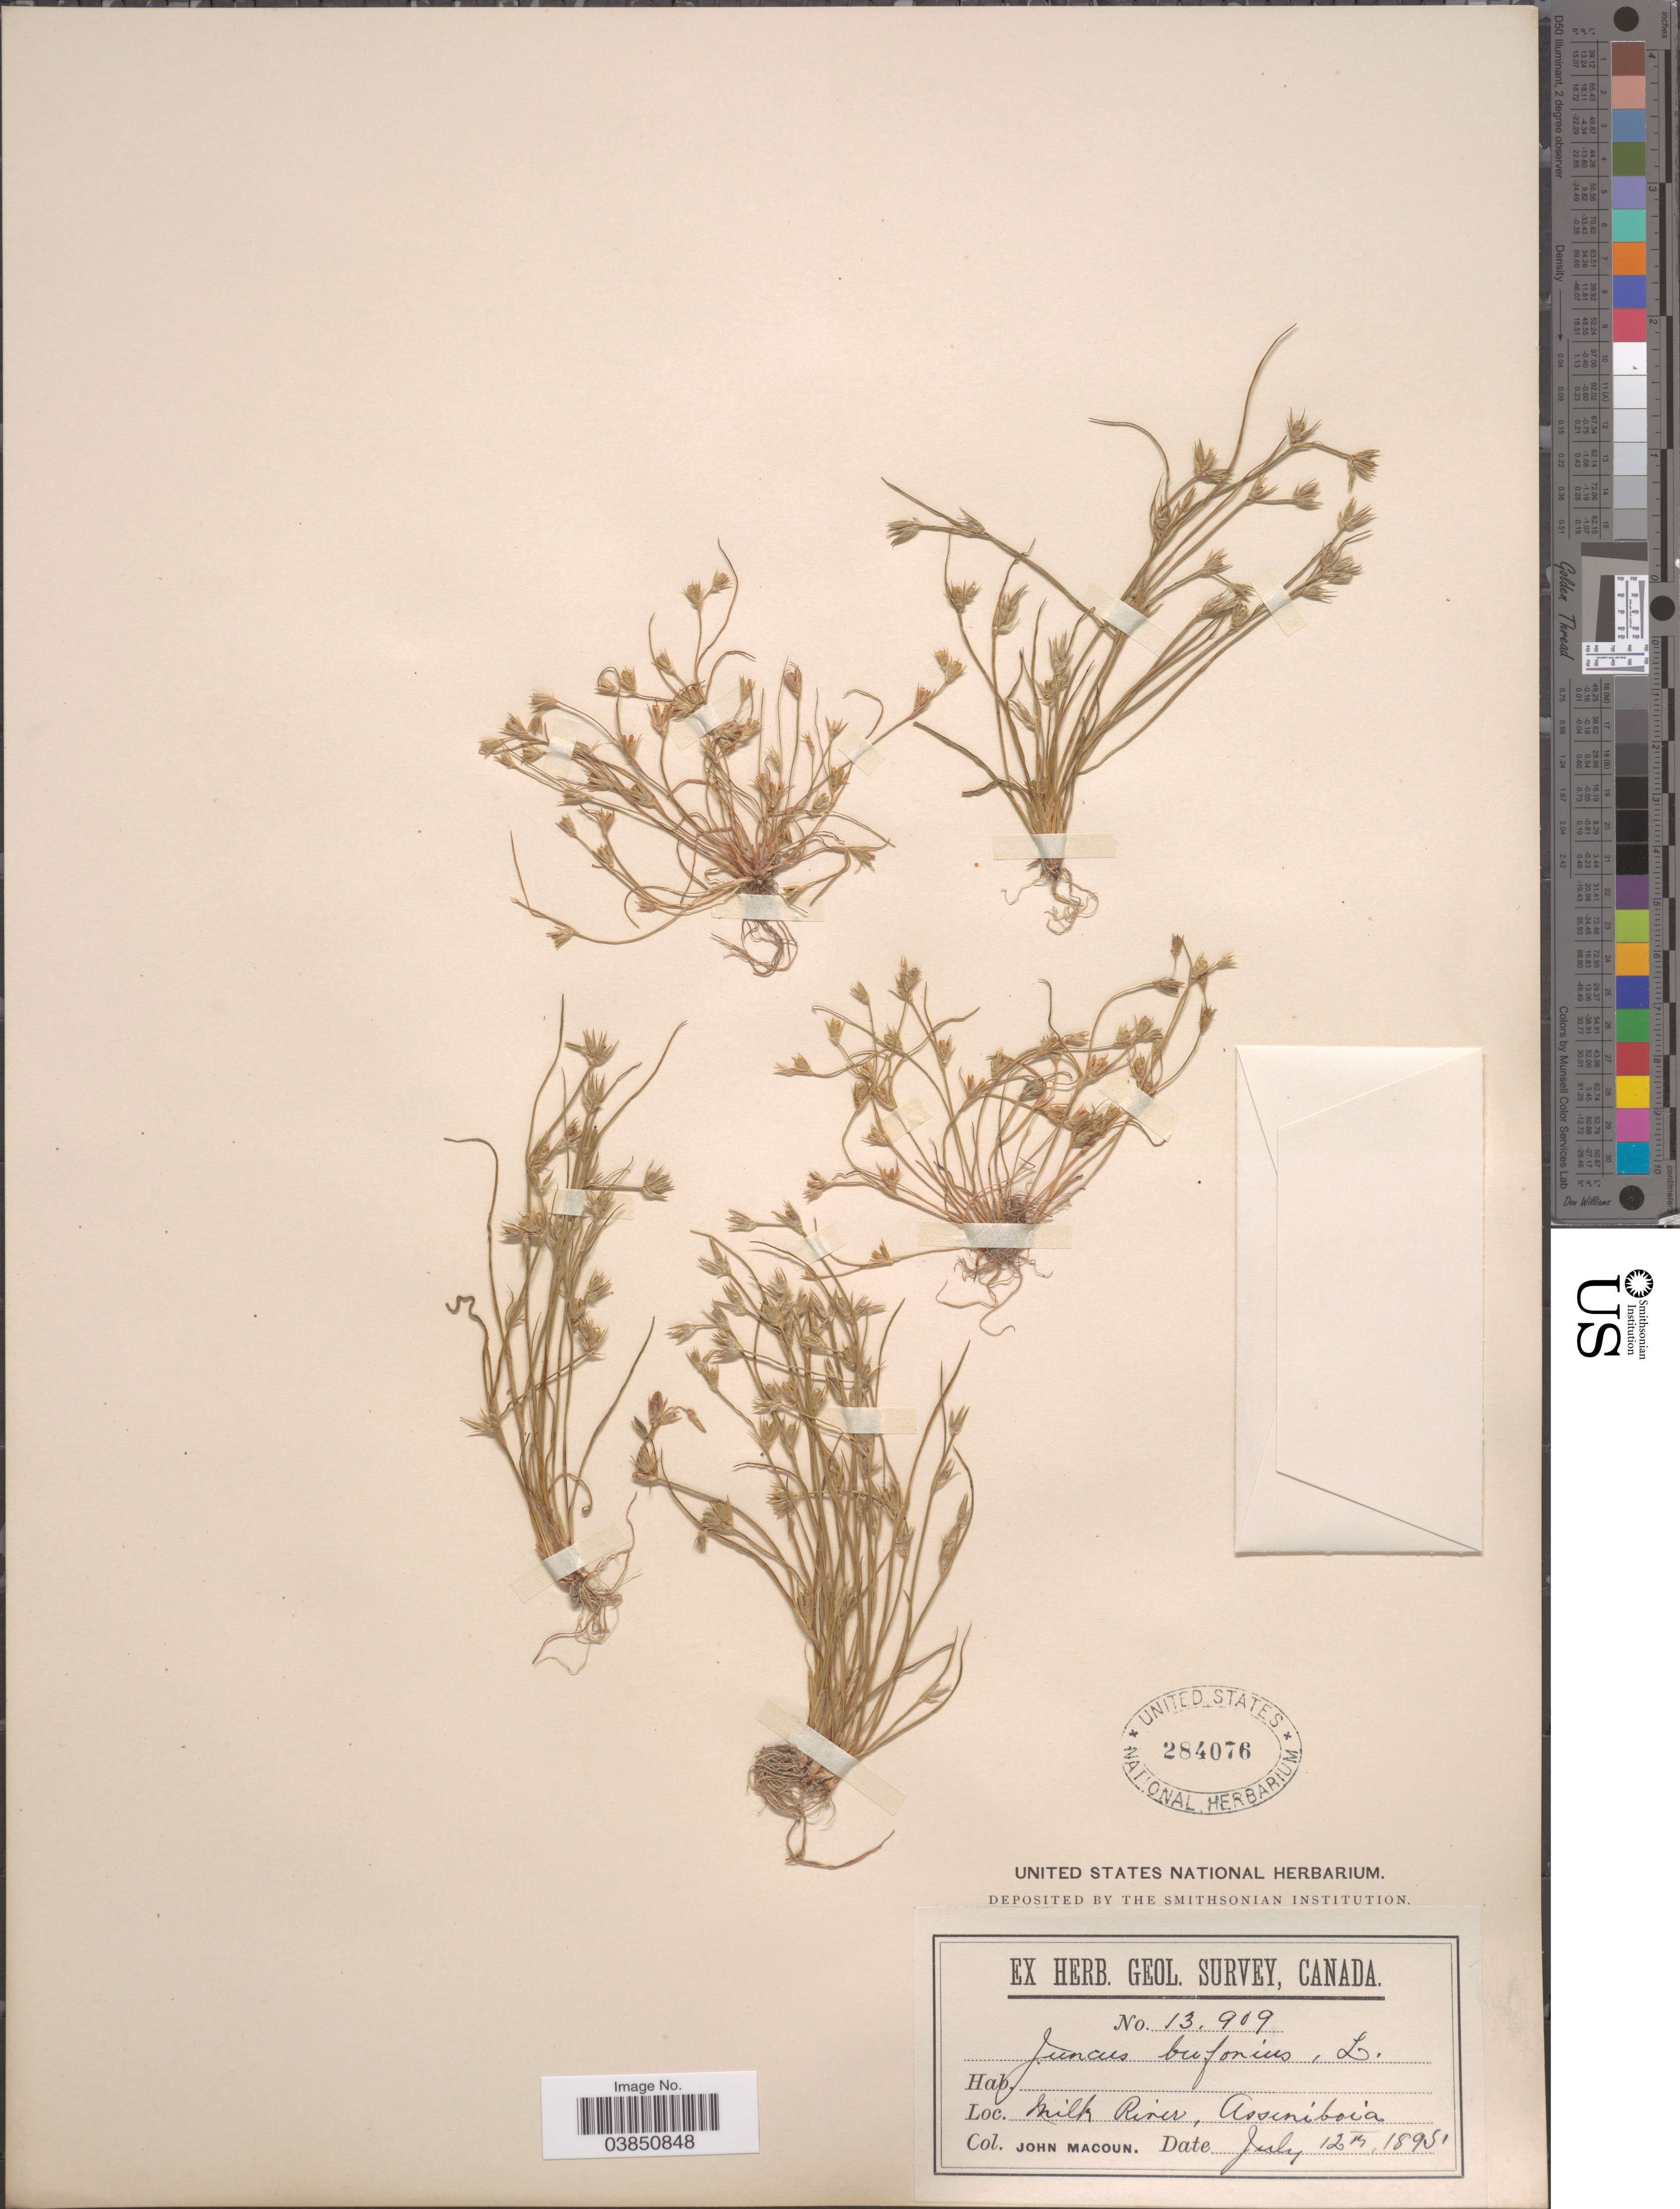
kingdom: Plantae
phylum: Tracheophyta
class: Liliopsida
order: Poales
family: Juncaceae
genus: Juncus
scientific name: Juncus bufonius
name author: L.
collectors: J. Macoun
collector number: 13909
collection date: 1895-07-12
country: Canada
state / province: Northwest Territories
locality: Milk River, Assiniboia.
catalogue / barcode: US 284076